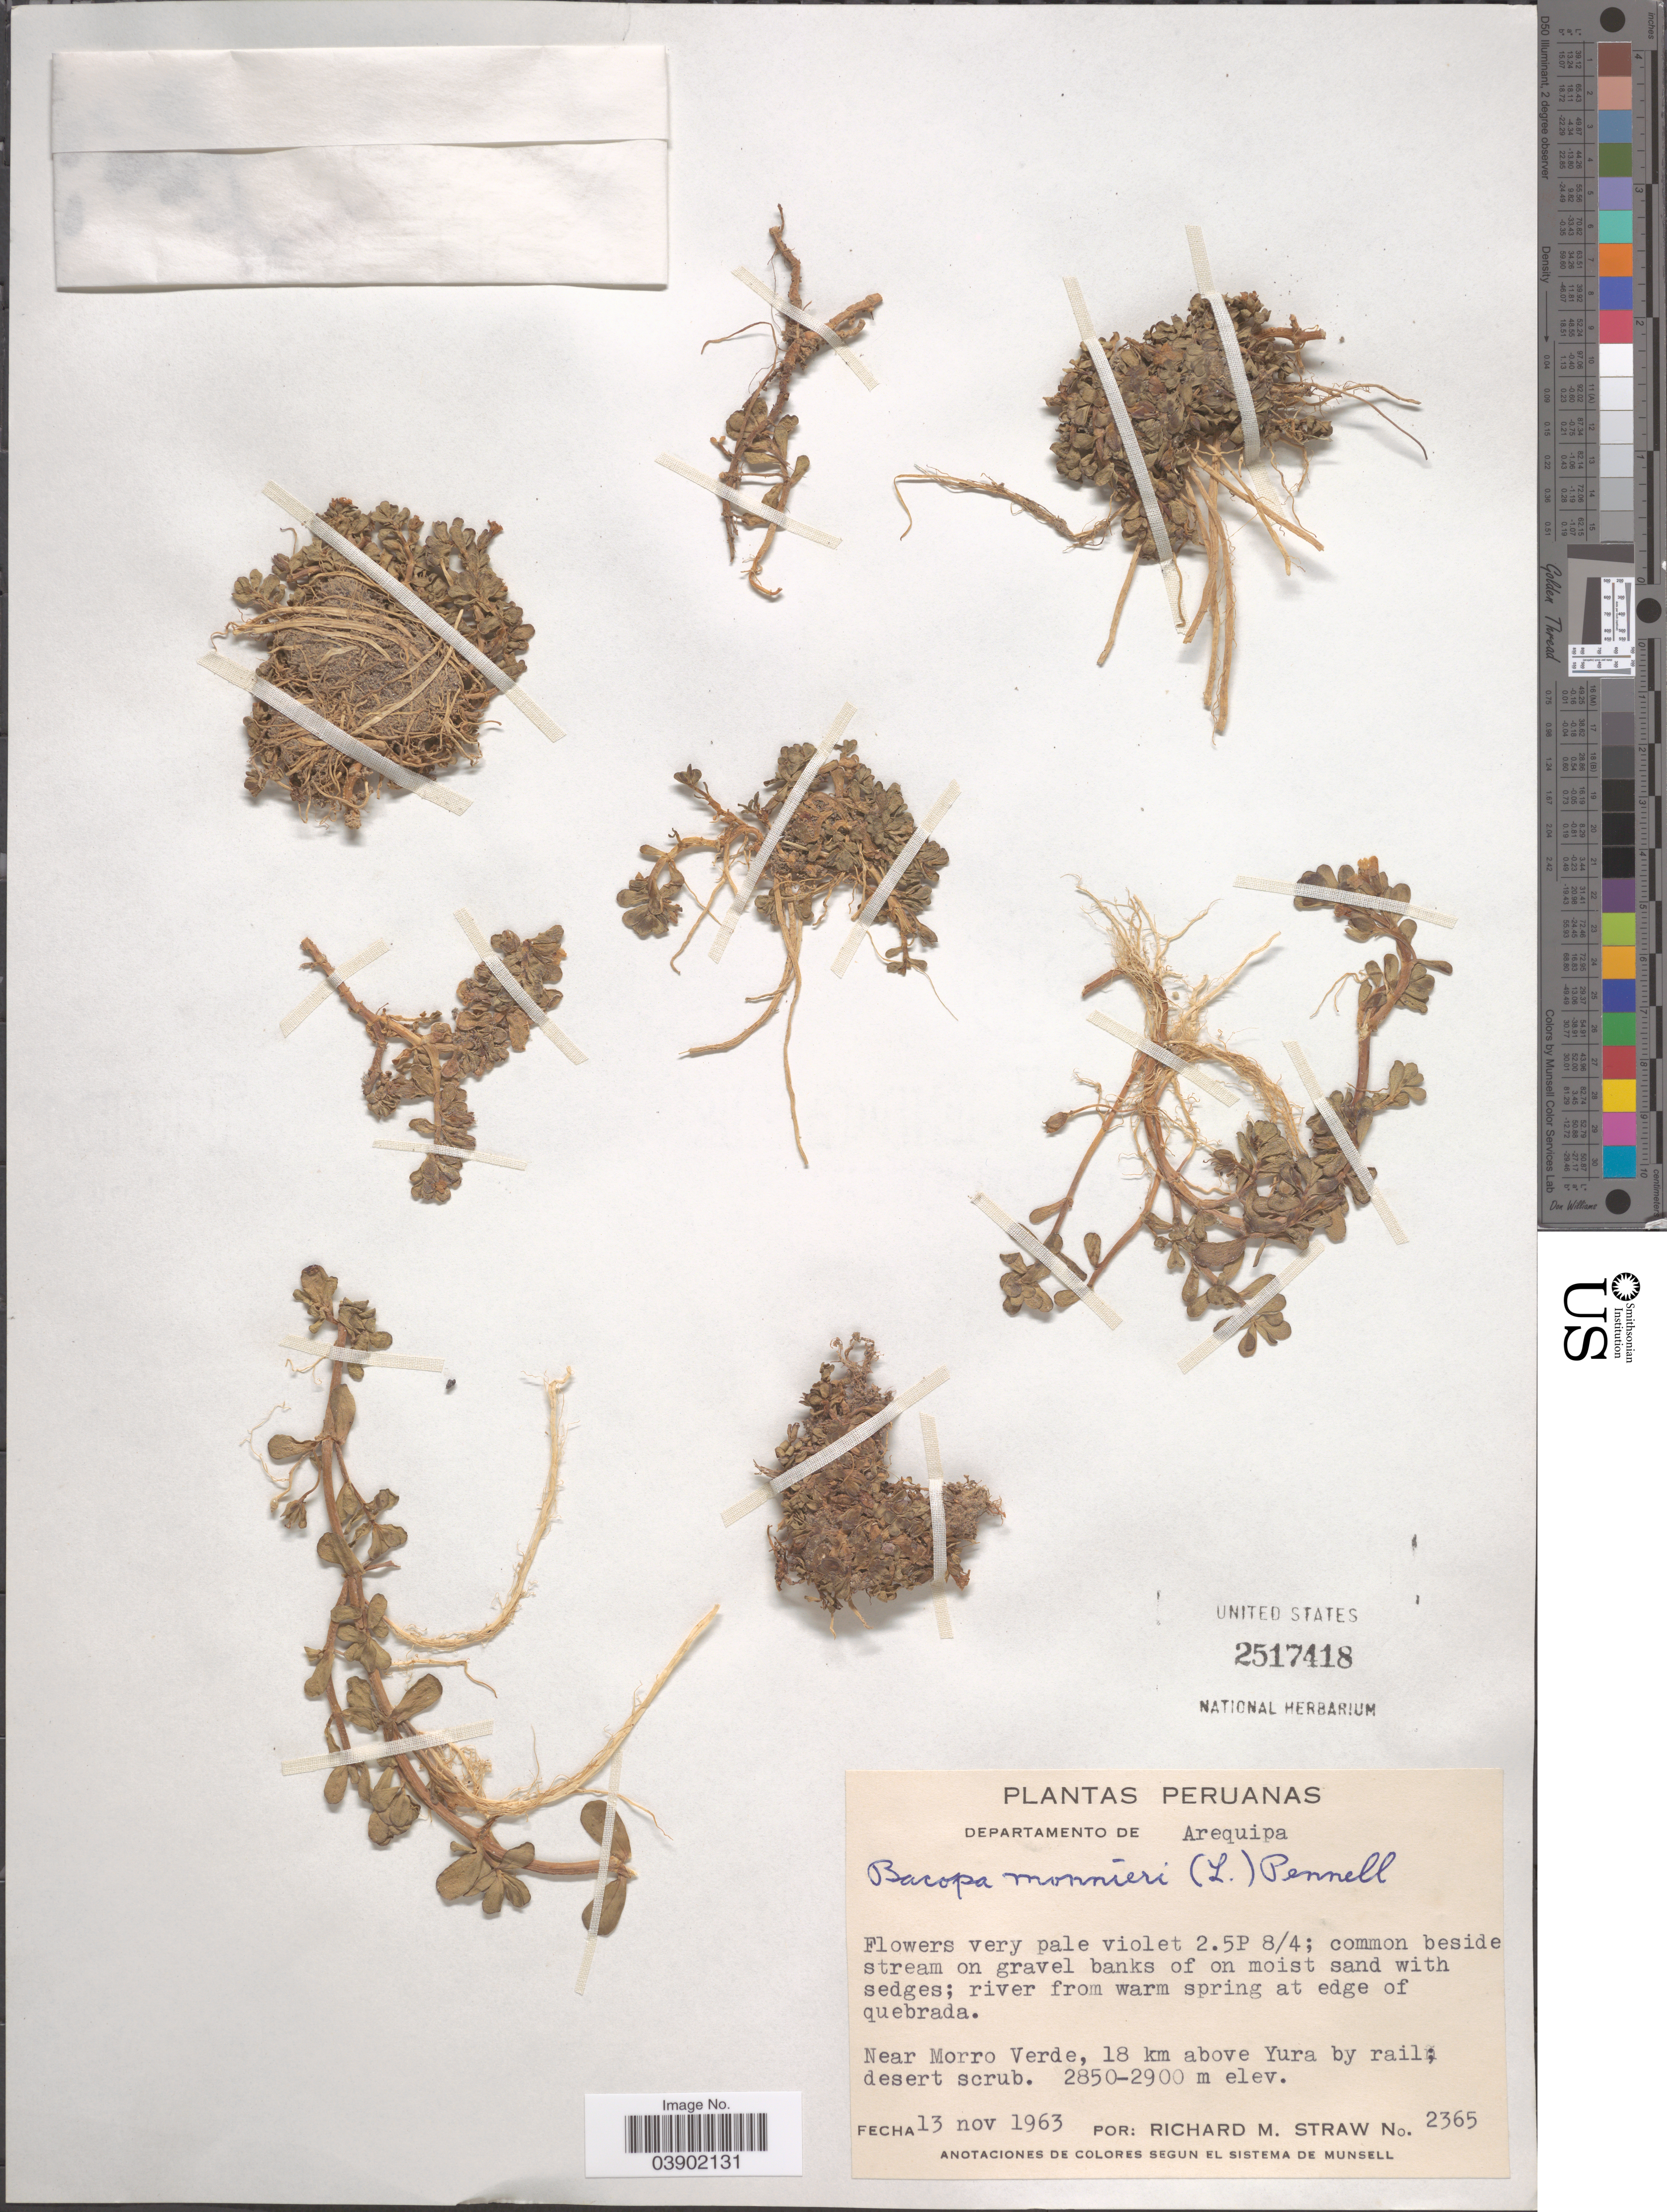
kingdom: Plantae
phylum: Tracheophyta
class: Magnoliopsida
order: Lamiales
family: Plantaginaceae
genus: Bacopa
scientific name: Bacopa monnieri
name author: (L.) Pennell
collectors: R. M. Straw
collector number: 2365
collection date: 1963-11-13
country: Peru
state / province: Arequipa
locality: Departamento de Arequipa. Near Morro Verde, 18 km above Yura by rail.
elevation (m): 2850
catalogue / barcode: US 2517418